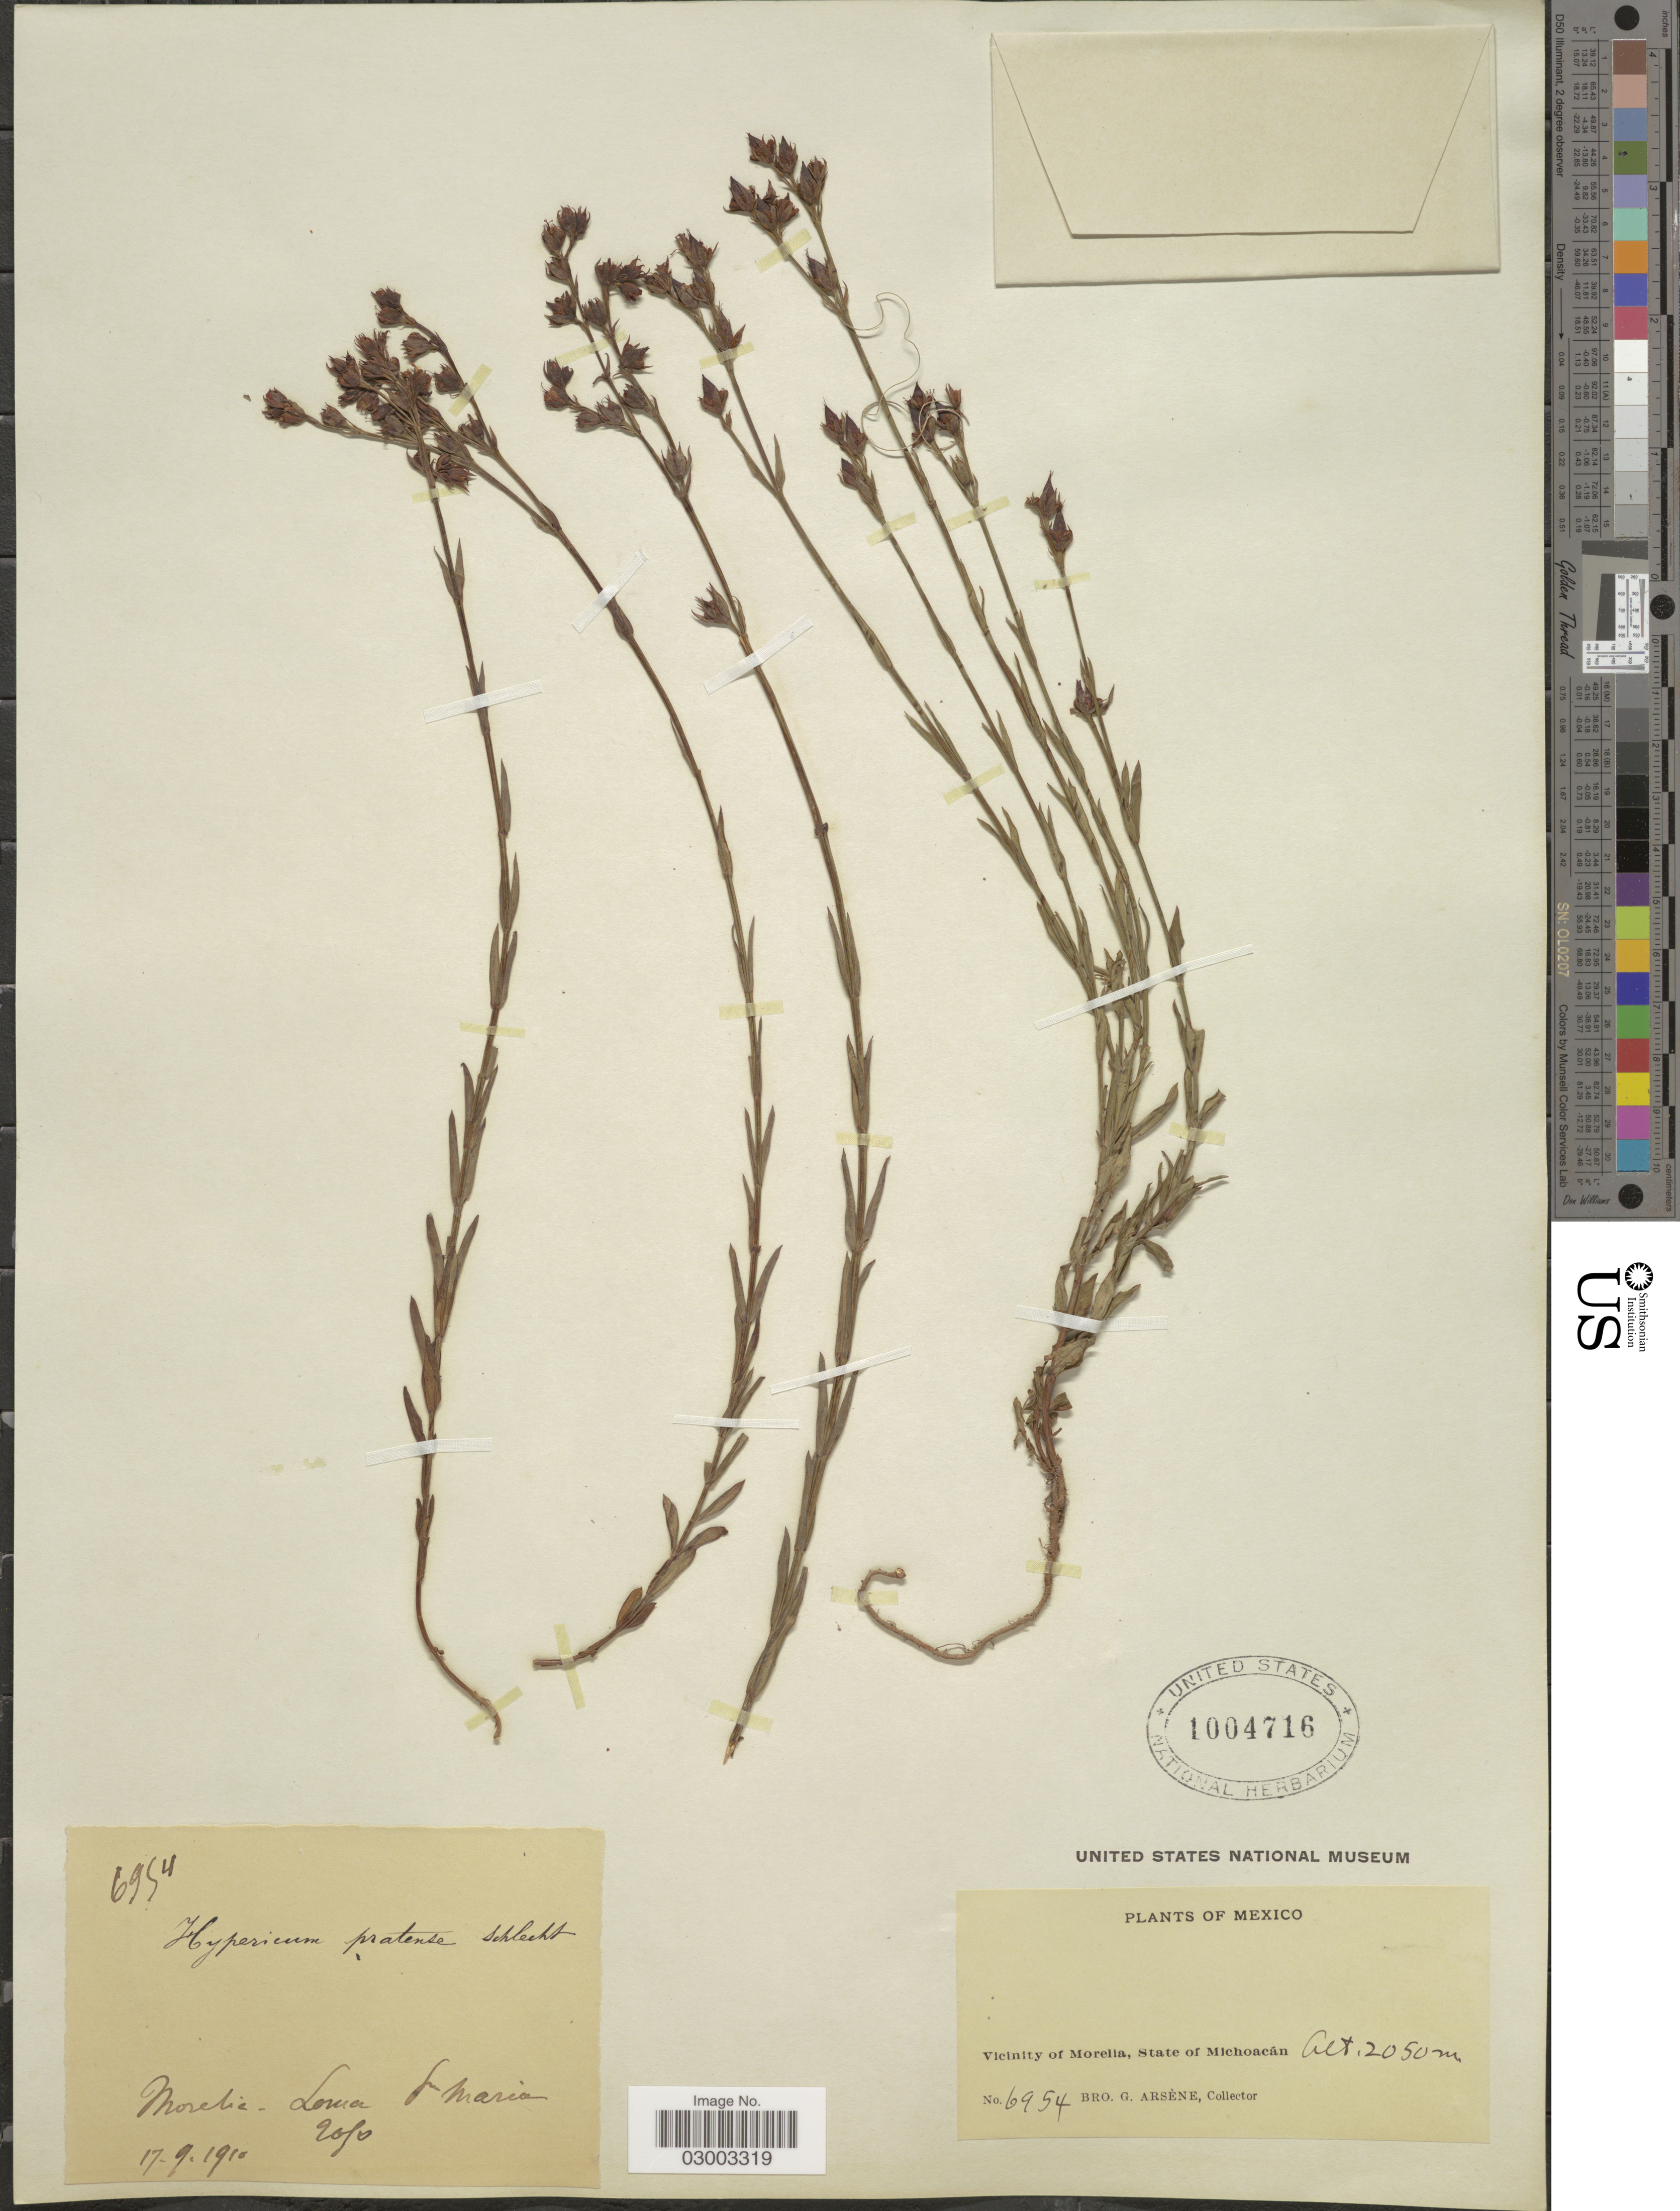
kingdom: Plantae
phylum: Tracheophyta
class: Magnoliopsida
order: Malpighiales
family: Hypericaceae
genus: Hypericum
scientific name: Hypericum pratense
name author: Schltdl. & Cham.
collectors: Bro. G. Arsène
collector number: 6954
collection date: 1910-09-17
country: Mexico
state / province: Michoacán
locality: Loma St. Maria [Lomas de Santa Maria]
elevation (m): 2050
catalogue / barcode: US 1004716